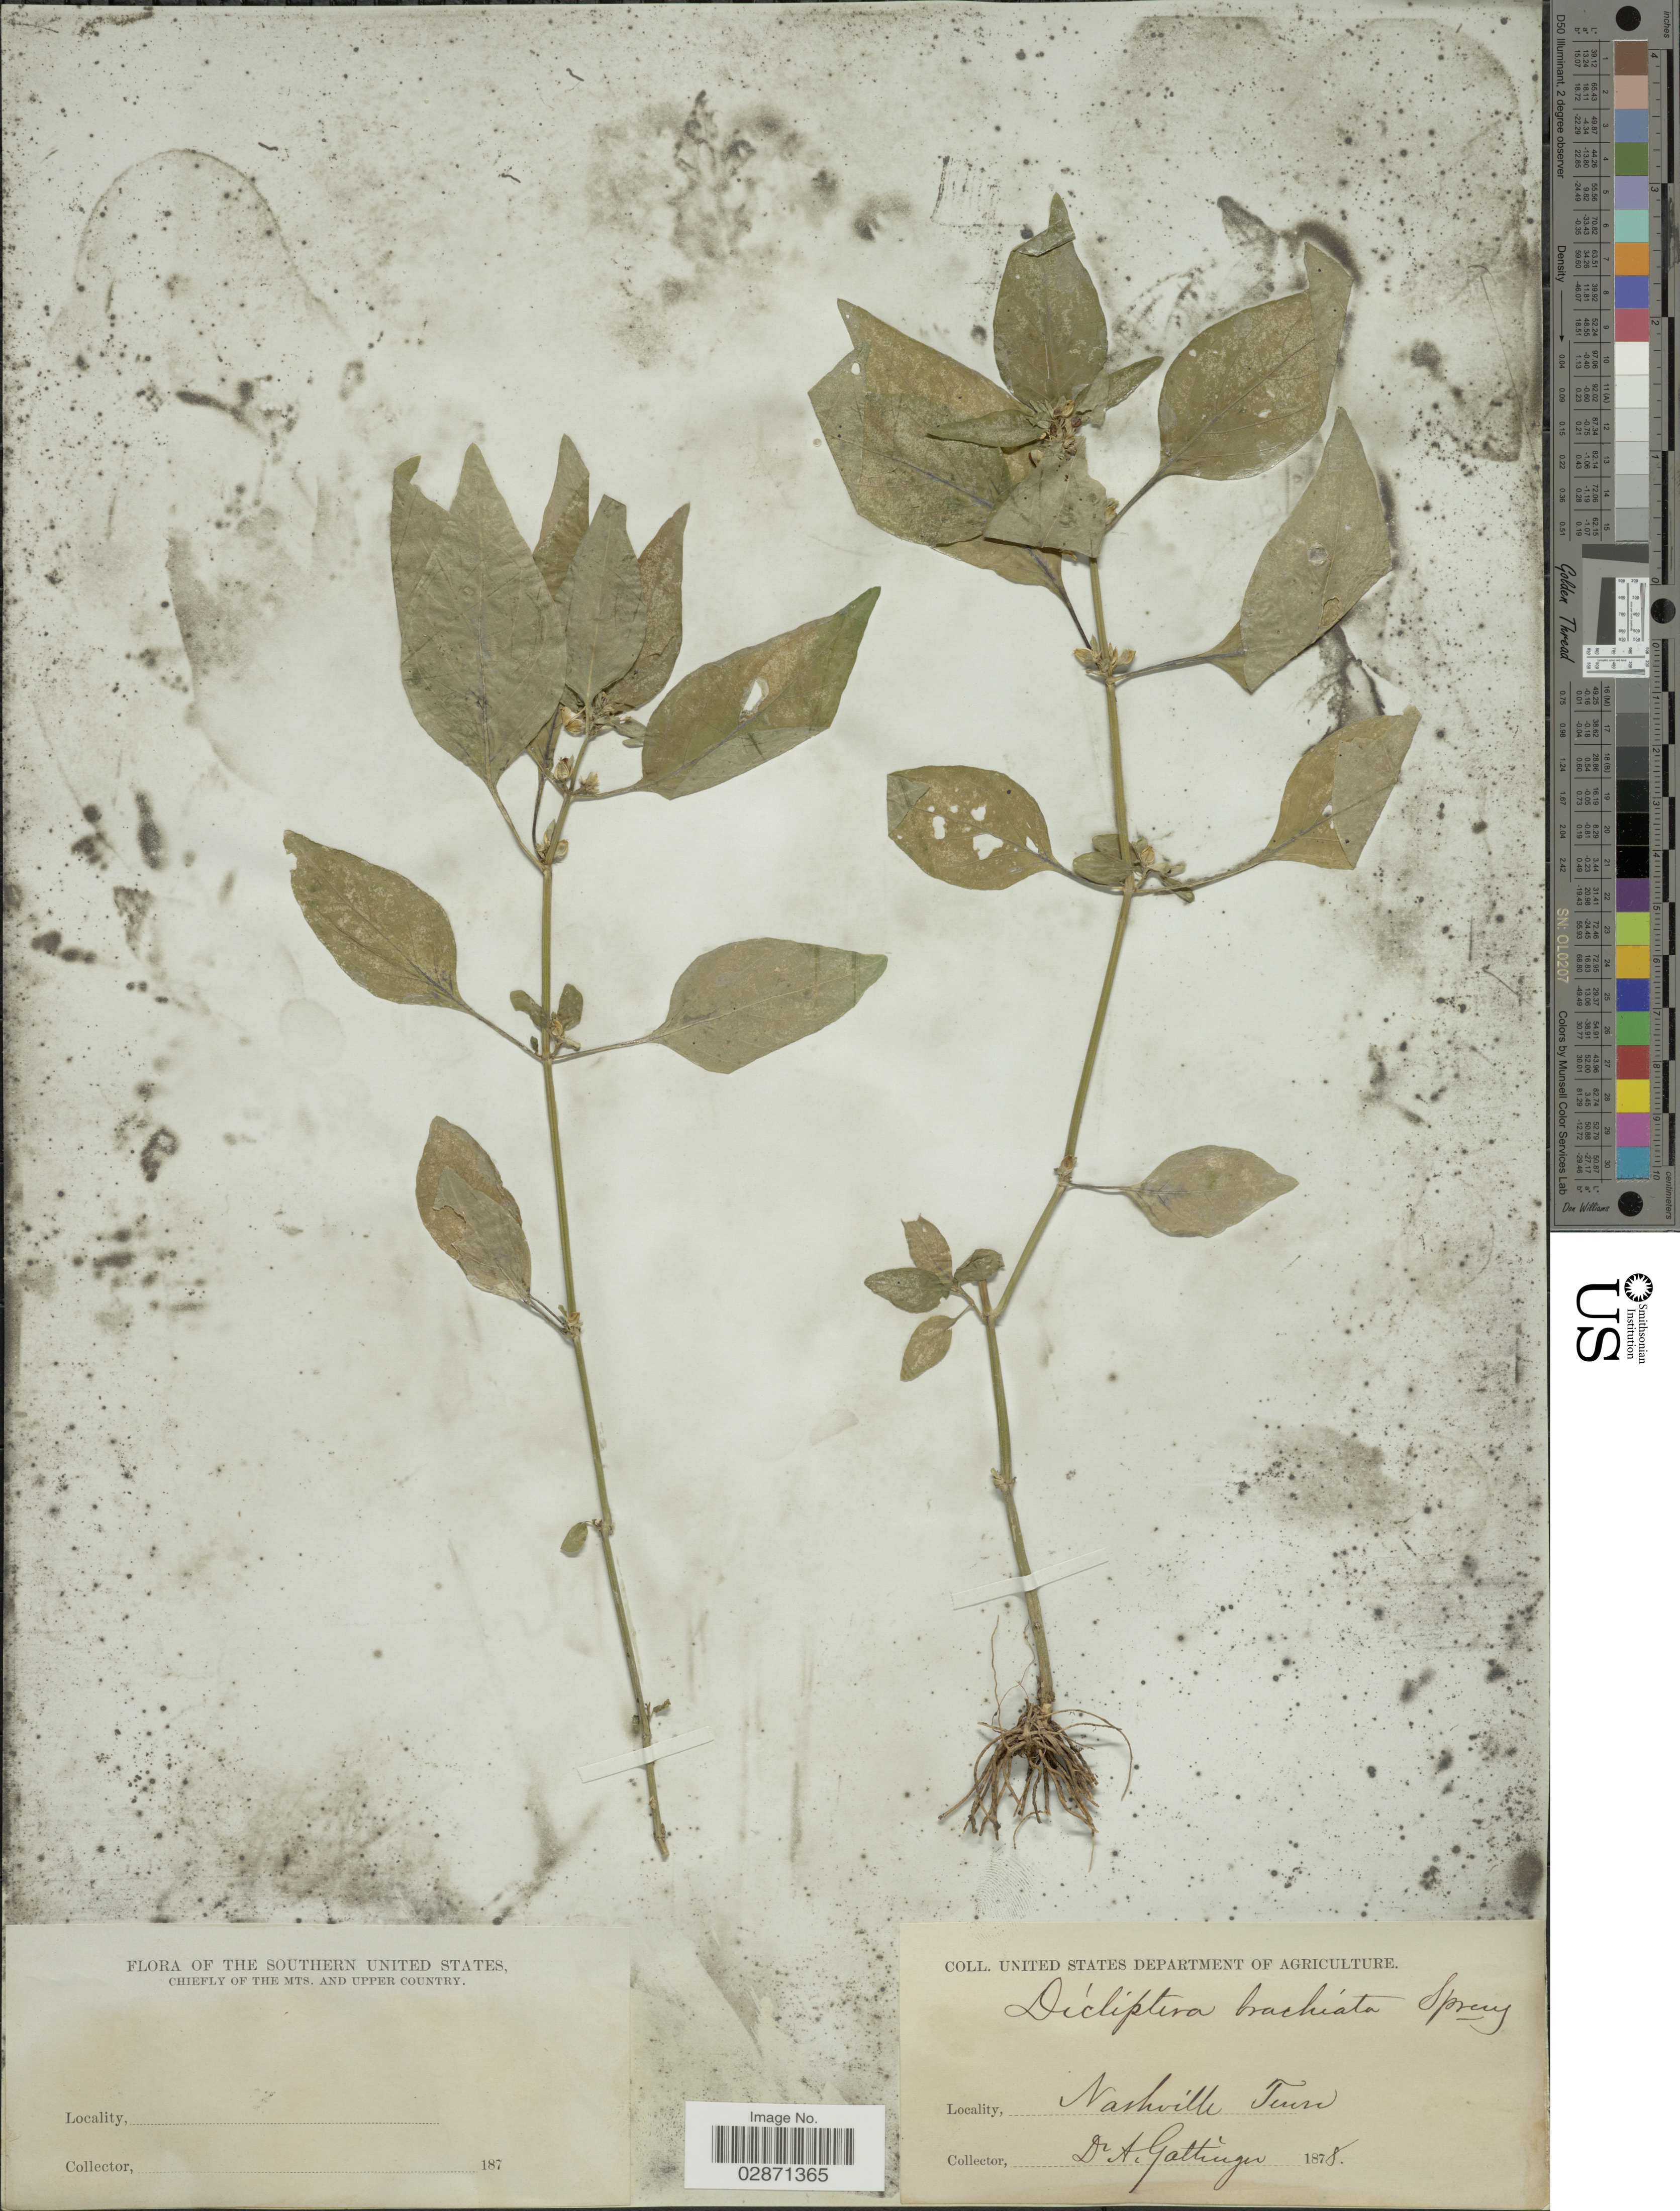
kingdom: Plantae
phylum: Tracheophyta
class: Magnoliopsida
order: Lamiales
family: Acanthaceae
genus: Dicliptera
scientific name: Dicliptera brachiata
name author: (Pursh) Spreng.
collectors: A. Gattinger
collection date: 1878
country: United States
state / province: Tennessee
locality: Southern United States. Chiefly of the Mts. and Upper County. Nashville.